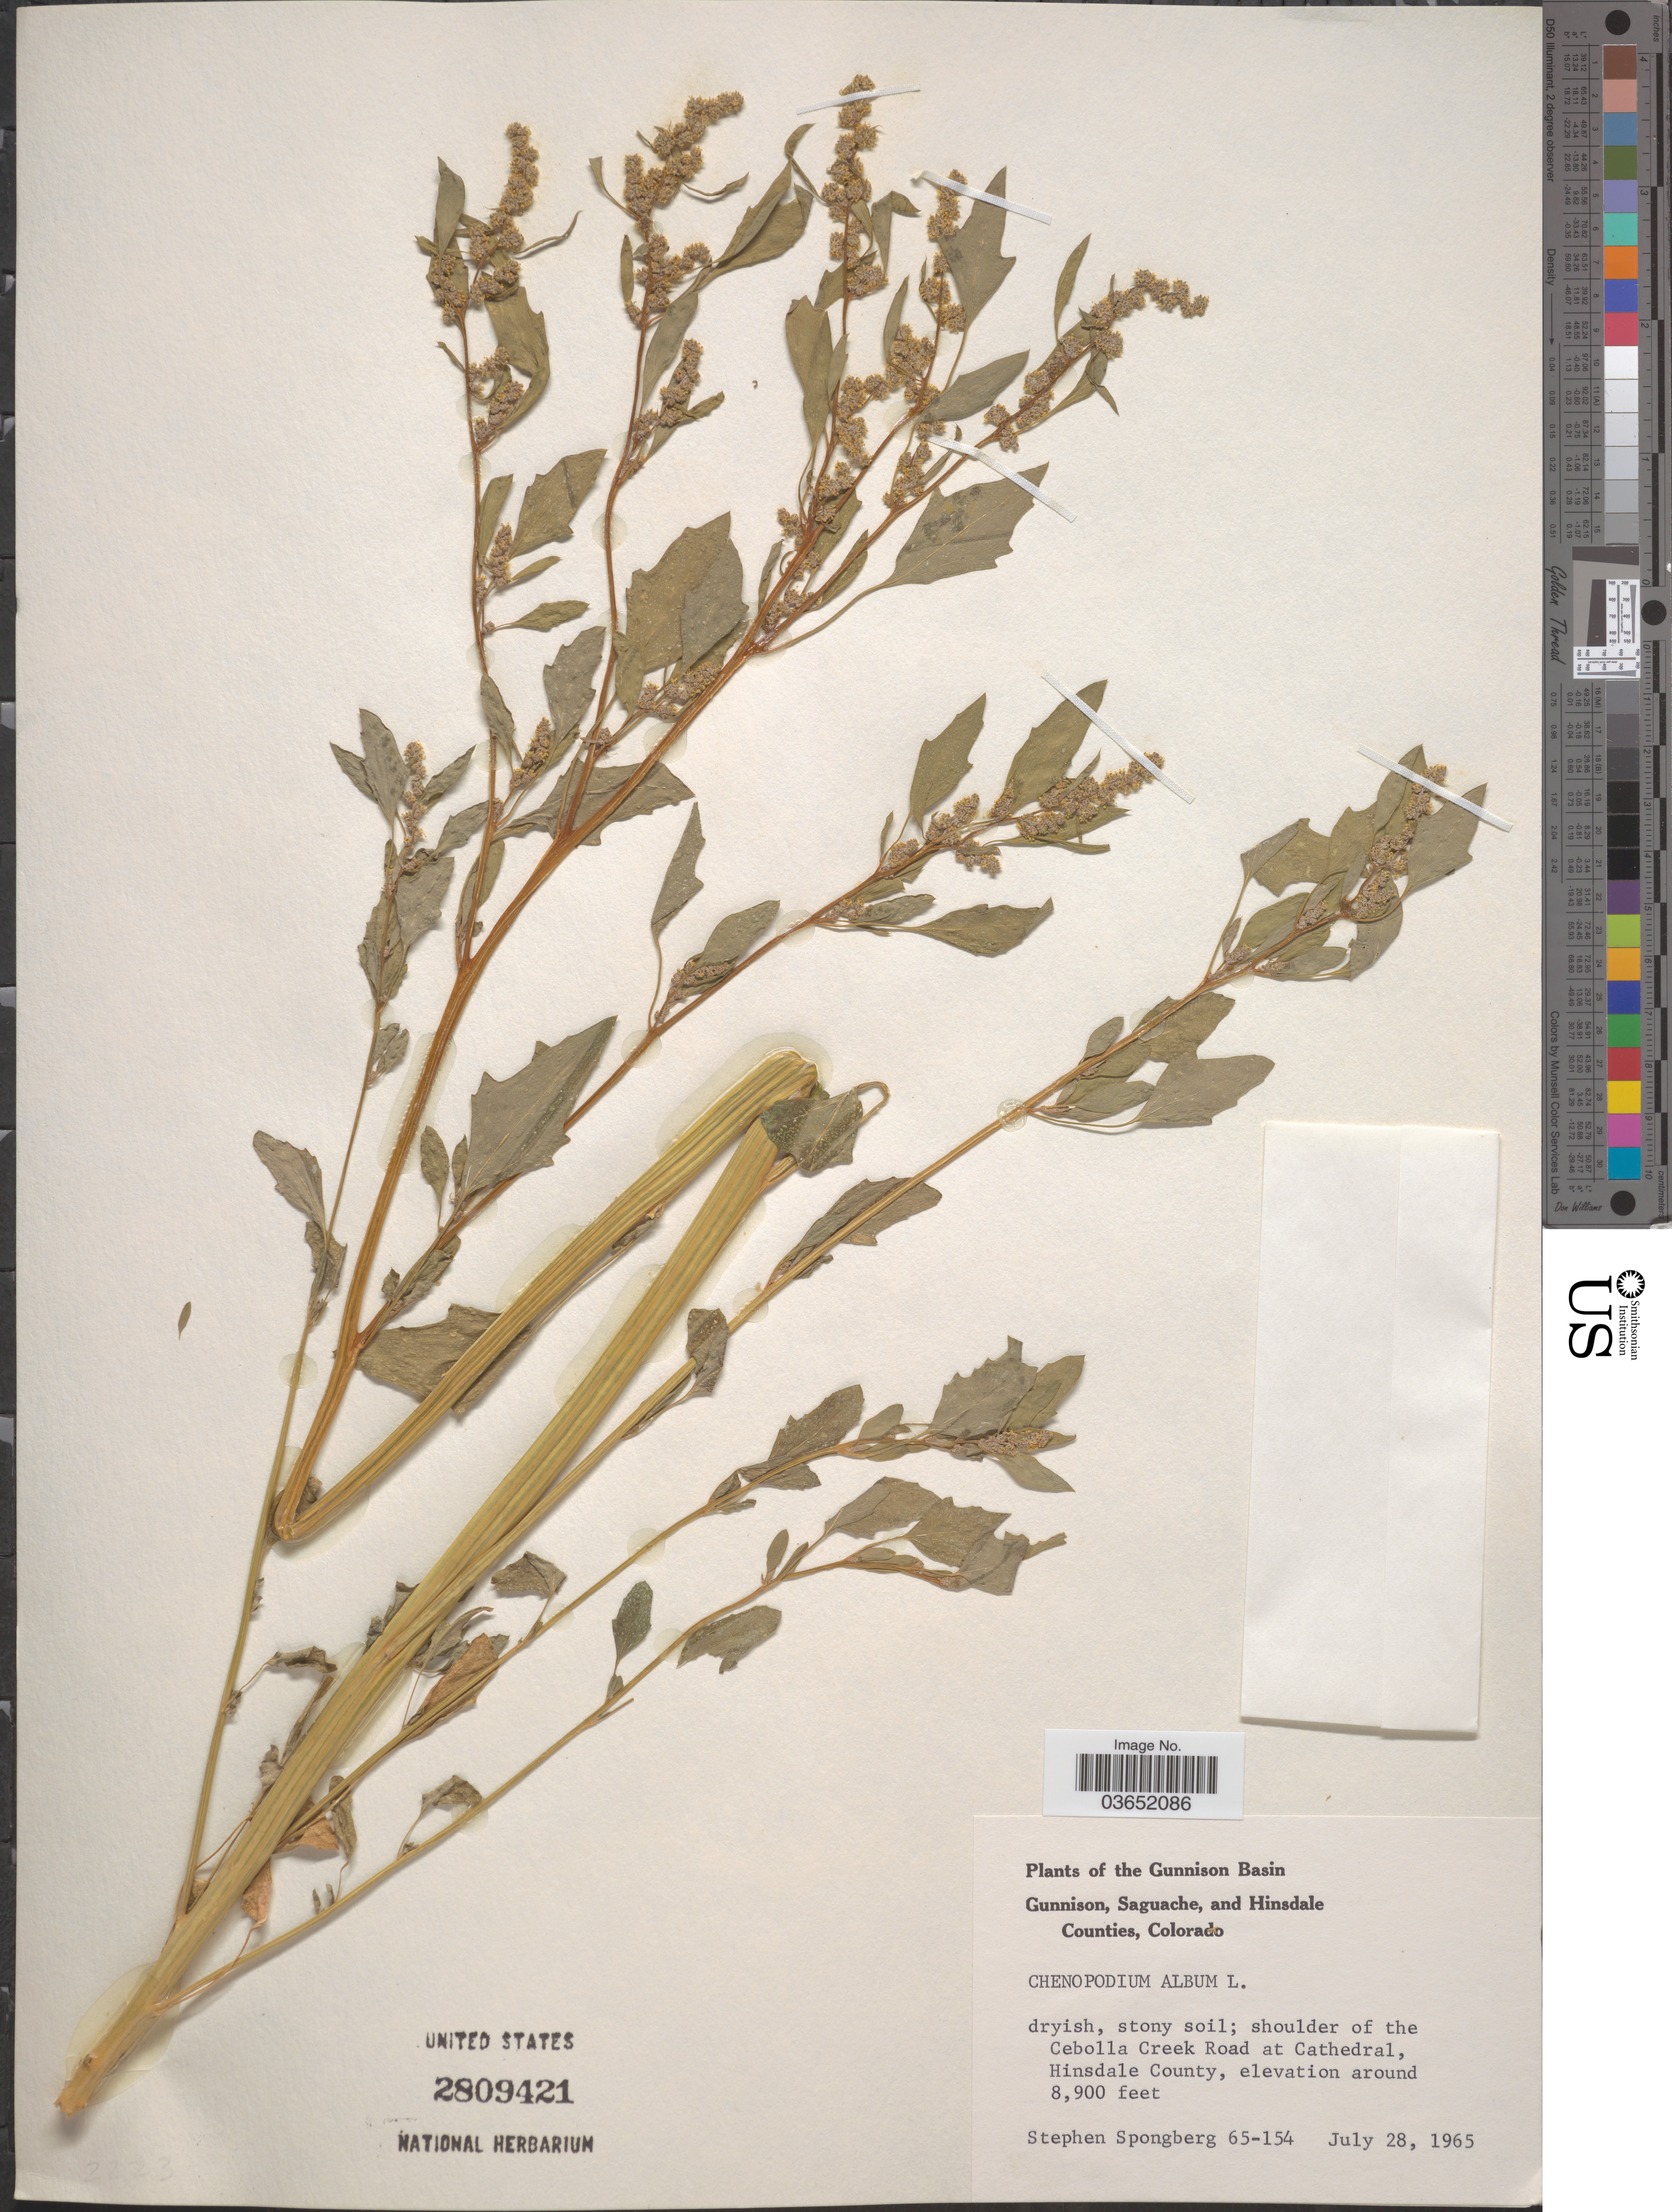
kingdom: Plantae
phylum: Tracheophyta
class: Magnoliopsida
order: Caryophyllales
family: Amaranthaceae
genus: Chenopodium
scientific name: Chenopodium album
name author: L.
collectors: S. A.Spongberg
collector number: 65-154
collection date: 1965-07-28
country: United States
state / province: Colorado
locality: The Gunnison Basin. Shoulder of the Cebolla Creek Road at Cathedral, Hinsdale County.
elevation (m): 2713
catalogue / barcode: US 2809421